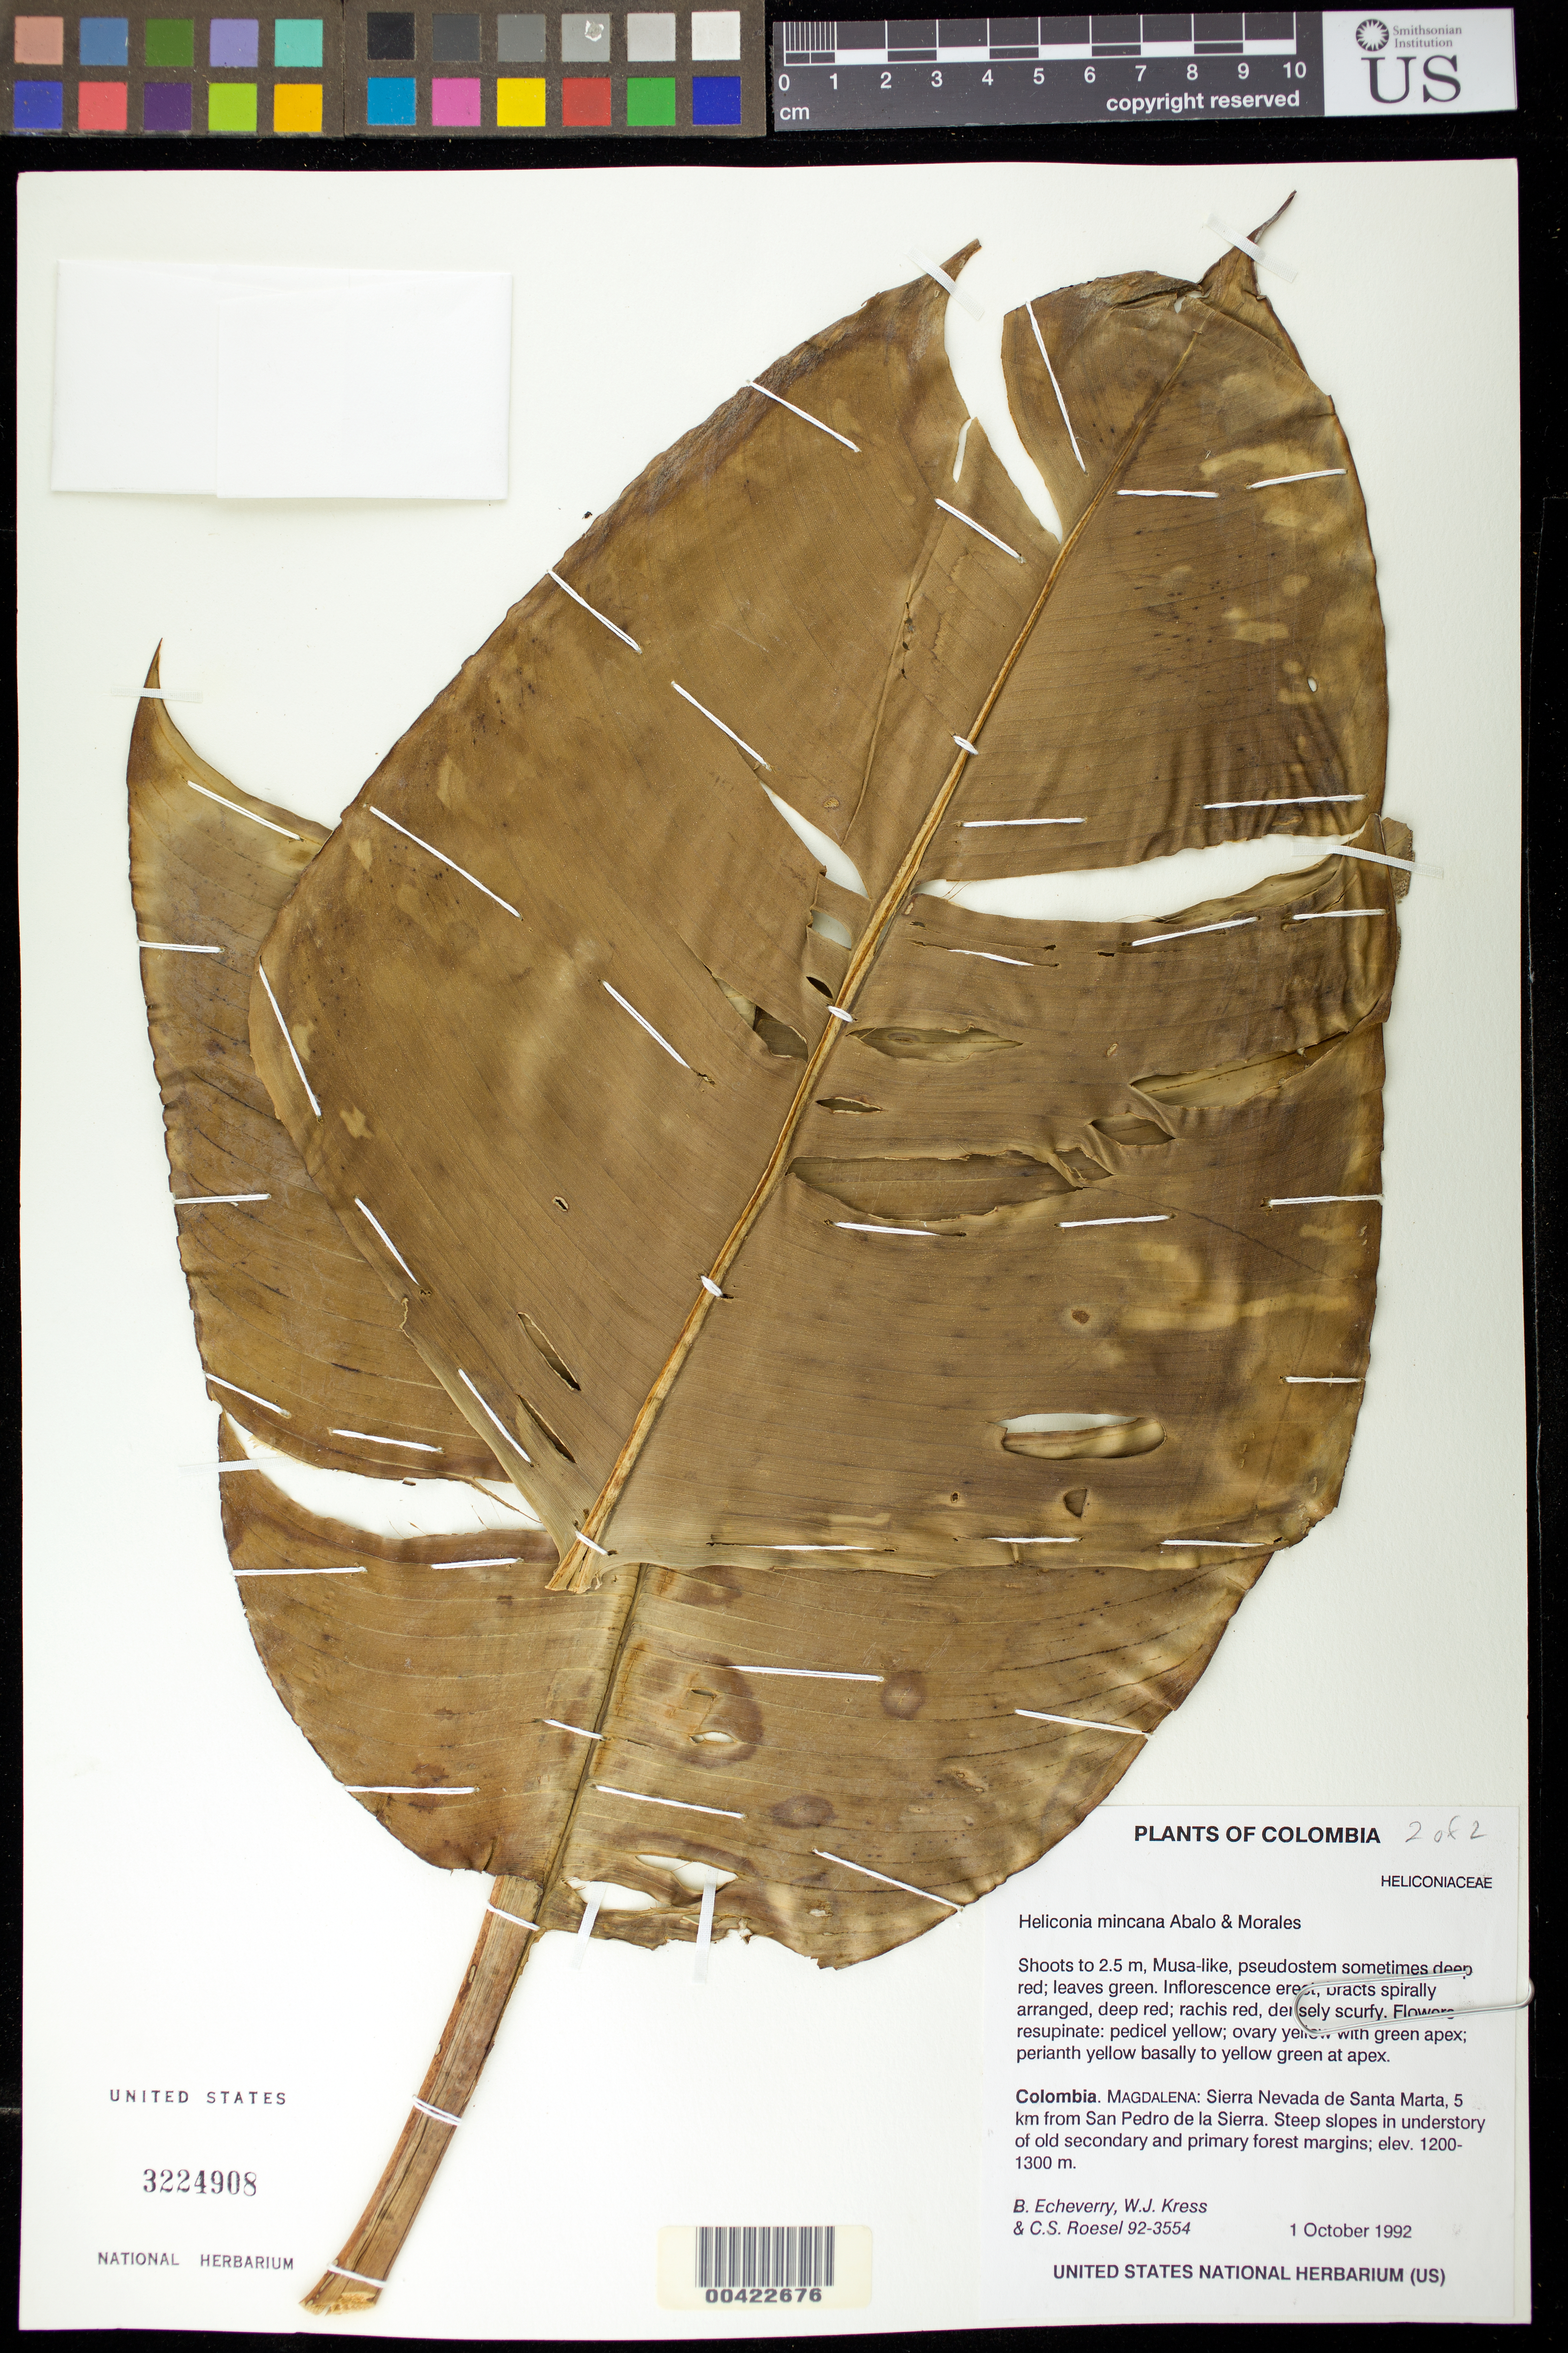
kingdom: Plantae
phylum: Tracheophyta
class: Liliopsida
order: Zingiberales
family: Heliconiaceae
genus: Heliconia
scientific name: Heliconia mincana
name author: Abalo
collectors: B. Echeverry, W. J. Kress & C. S. Roesel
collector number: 92-3554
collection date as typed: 01 Oct 1992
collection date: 1992-10-01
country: Colombia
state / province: Magdalena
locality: Sierra Nevada de Santa Marta, from San Pedro de La Sierra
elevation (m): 1200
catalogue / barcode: US 3224908